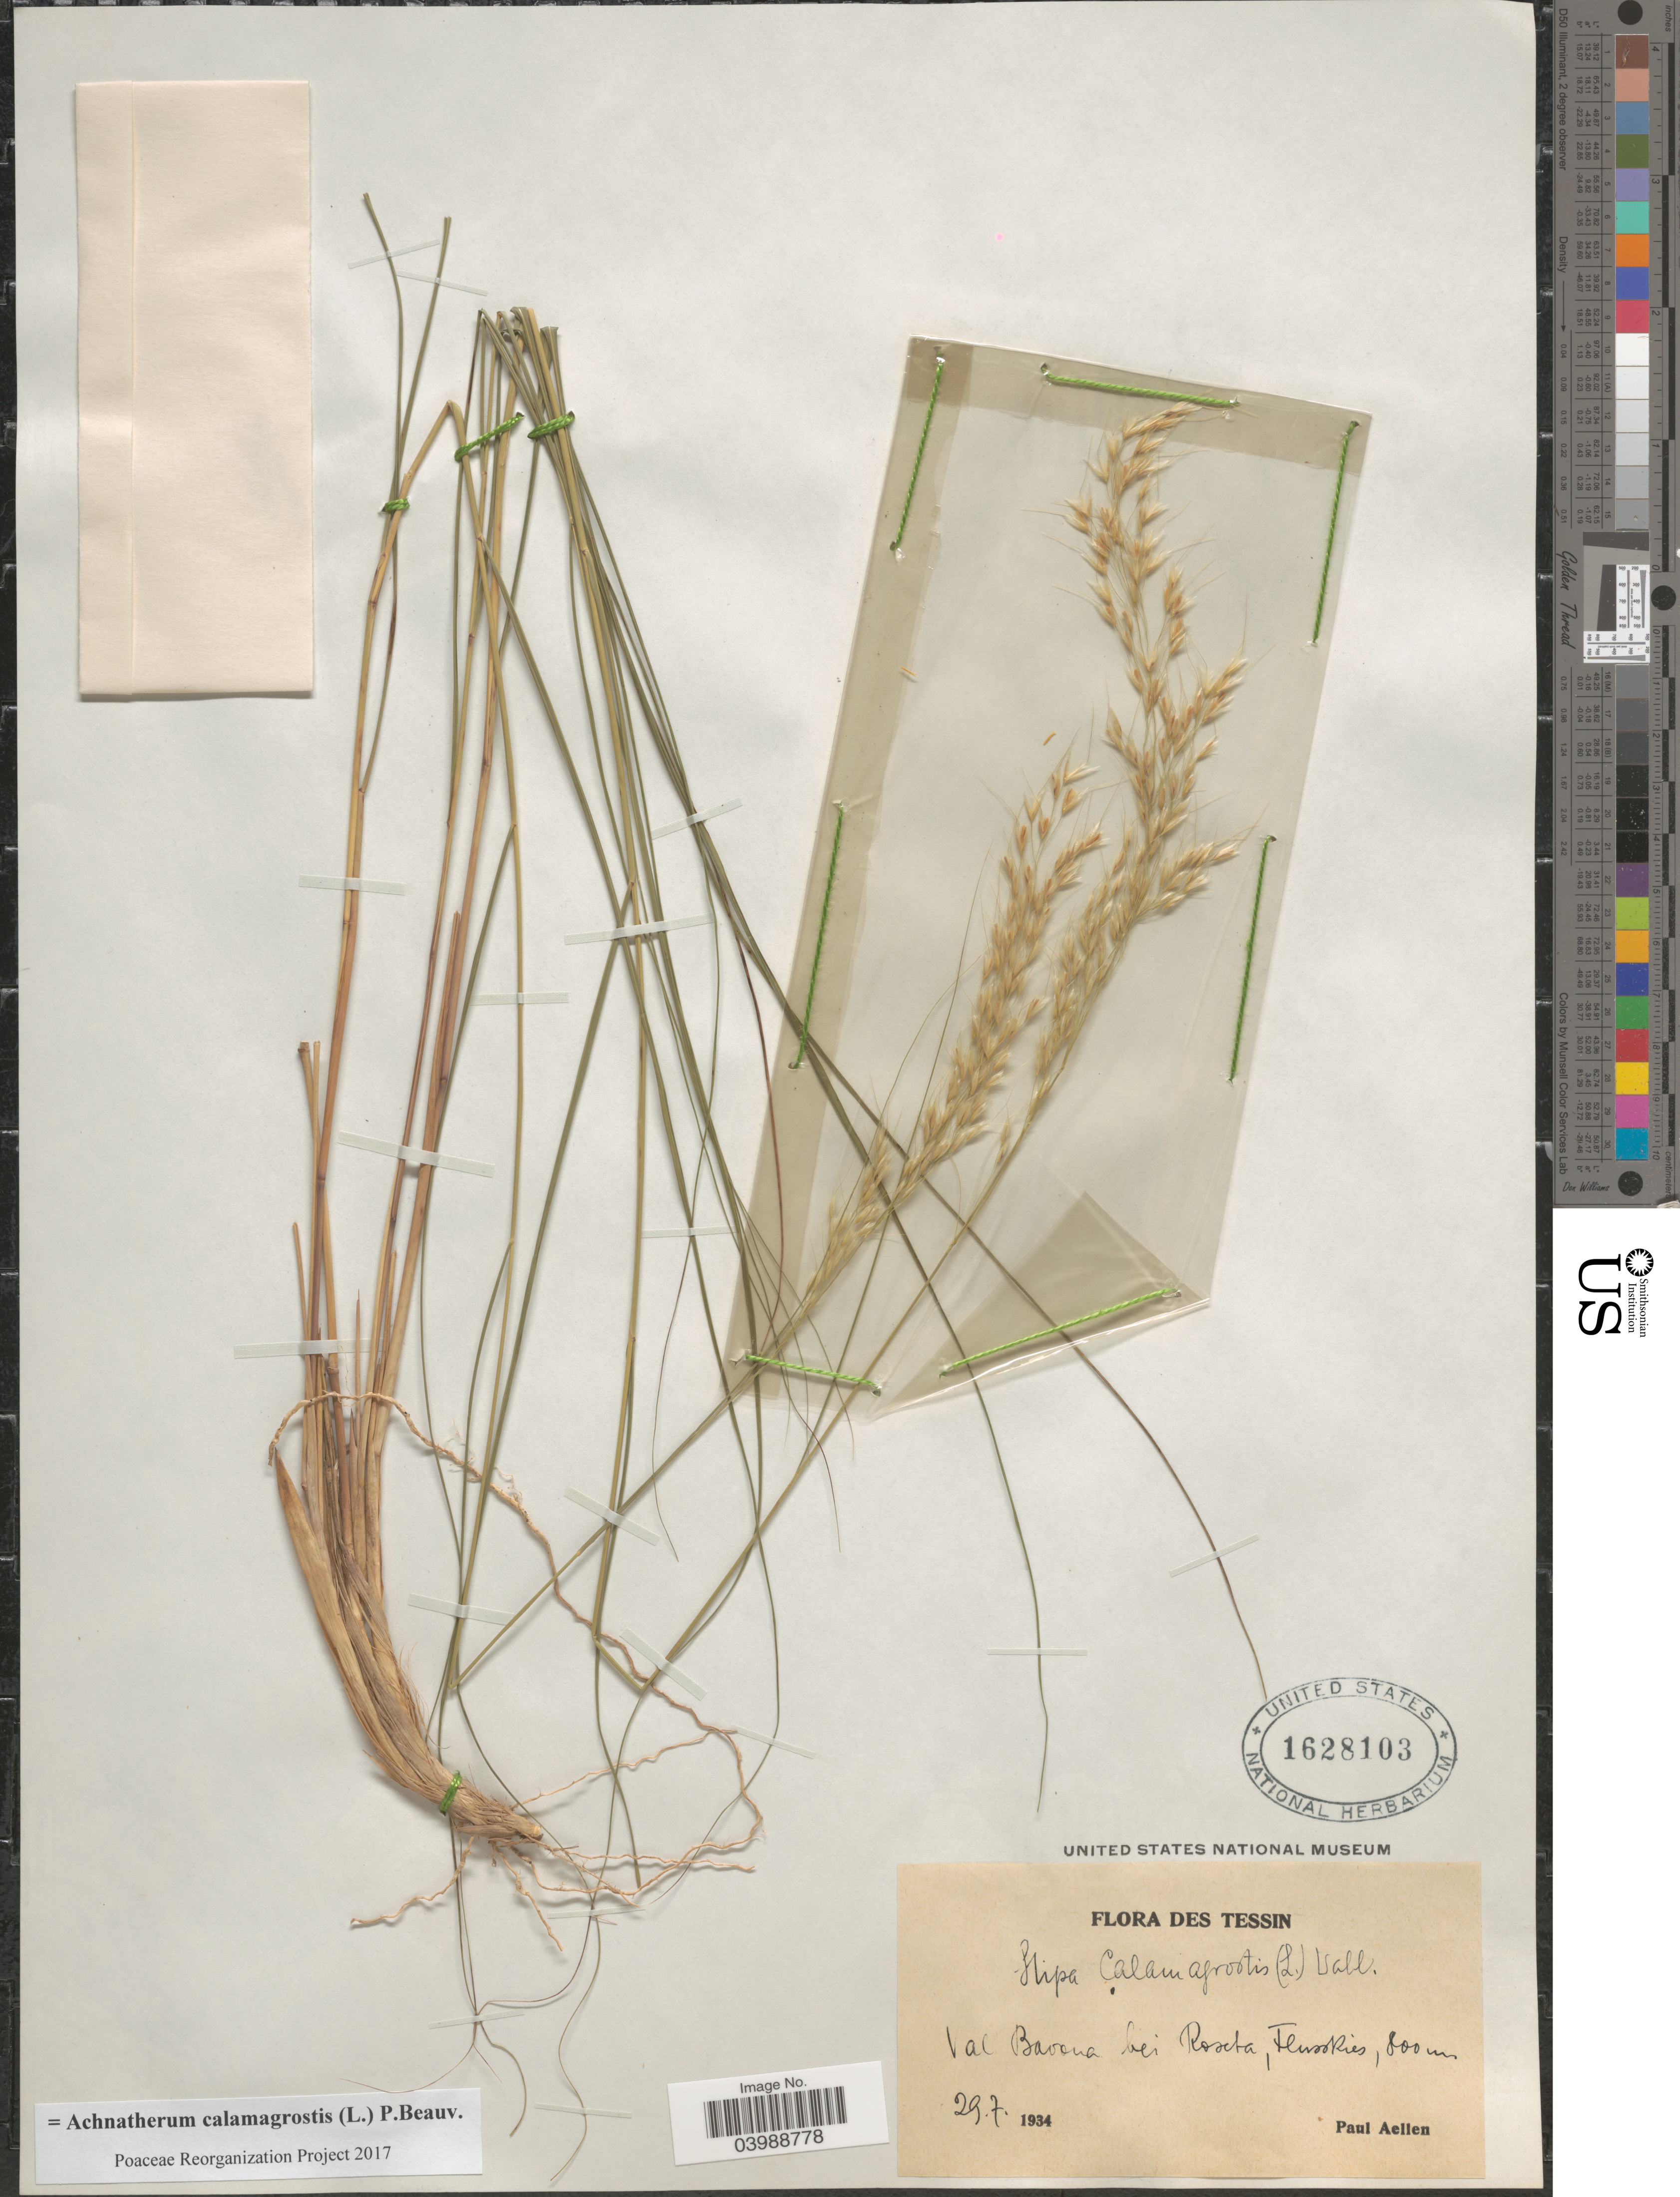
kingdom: Plantae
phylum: Tracheophyta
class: Liliopsida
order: Poales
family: Poaceae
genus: Achnatherum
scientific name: Achnatherum calamagrostis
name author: (L.) P. Beauv.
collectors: P. Aellen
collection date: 1934-07-29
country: Switzerland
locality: Tessin. Vael Bavona bei Roseta, Flusskies.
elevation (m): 800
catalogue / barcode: US 1628103